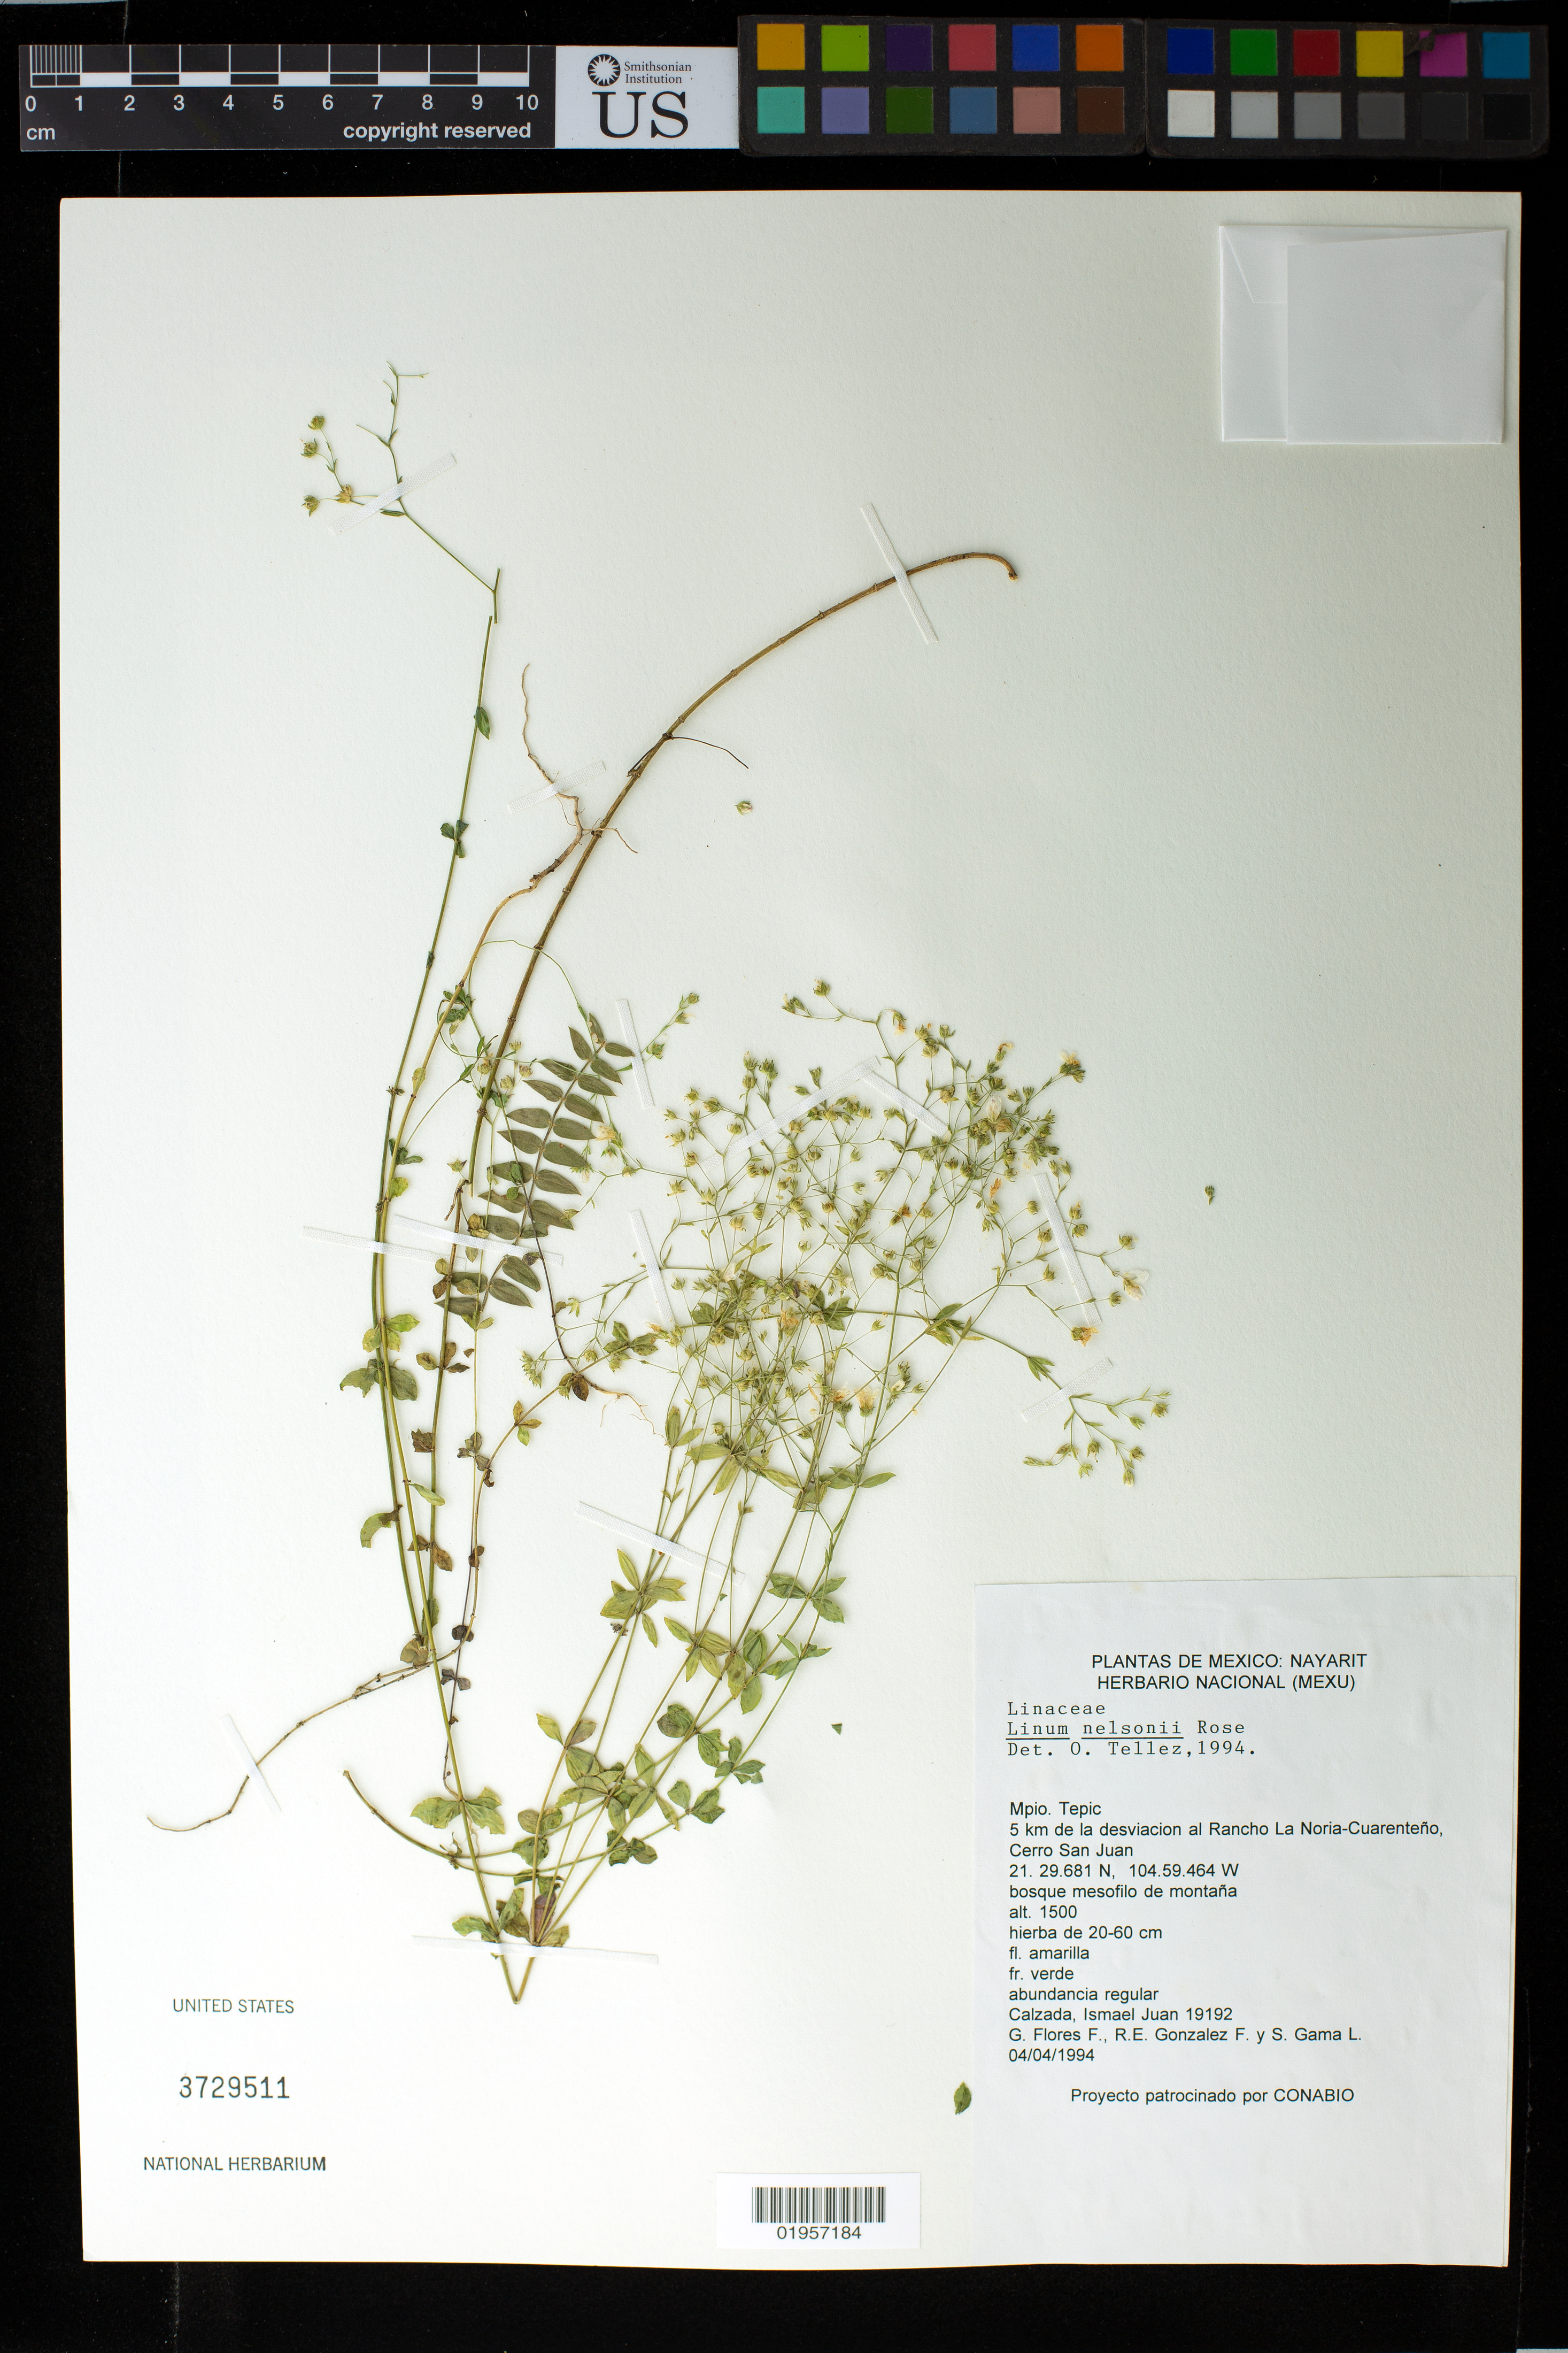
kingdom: Plantae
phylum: Tracheophyta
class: Magnoliopsida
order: Malpighiales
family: Linaceae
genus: Linum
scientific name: Linum nelsonii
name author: Rose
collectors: G. Flores F., J. I. Calzada, R. E. Gonzalez F. & S. Gama López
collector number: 19192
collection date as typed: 04/04/1994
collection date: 1994-04-04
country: Mexico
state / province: Nayarit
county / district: Tepic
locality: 5 km de la desviacion al Rancho La Noria-Cuarenteno, Cerro San Juan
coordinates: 21.29.681 N, 104.59.464 W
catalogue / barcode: US 3729511